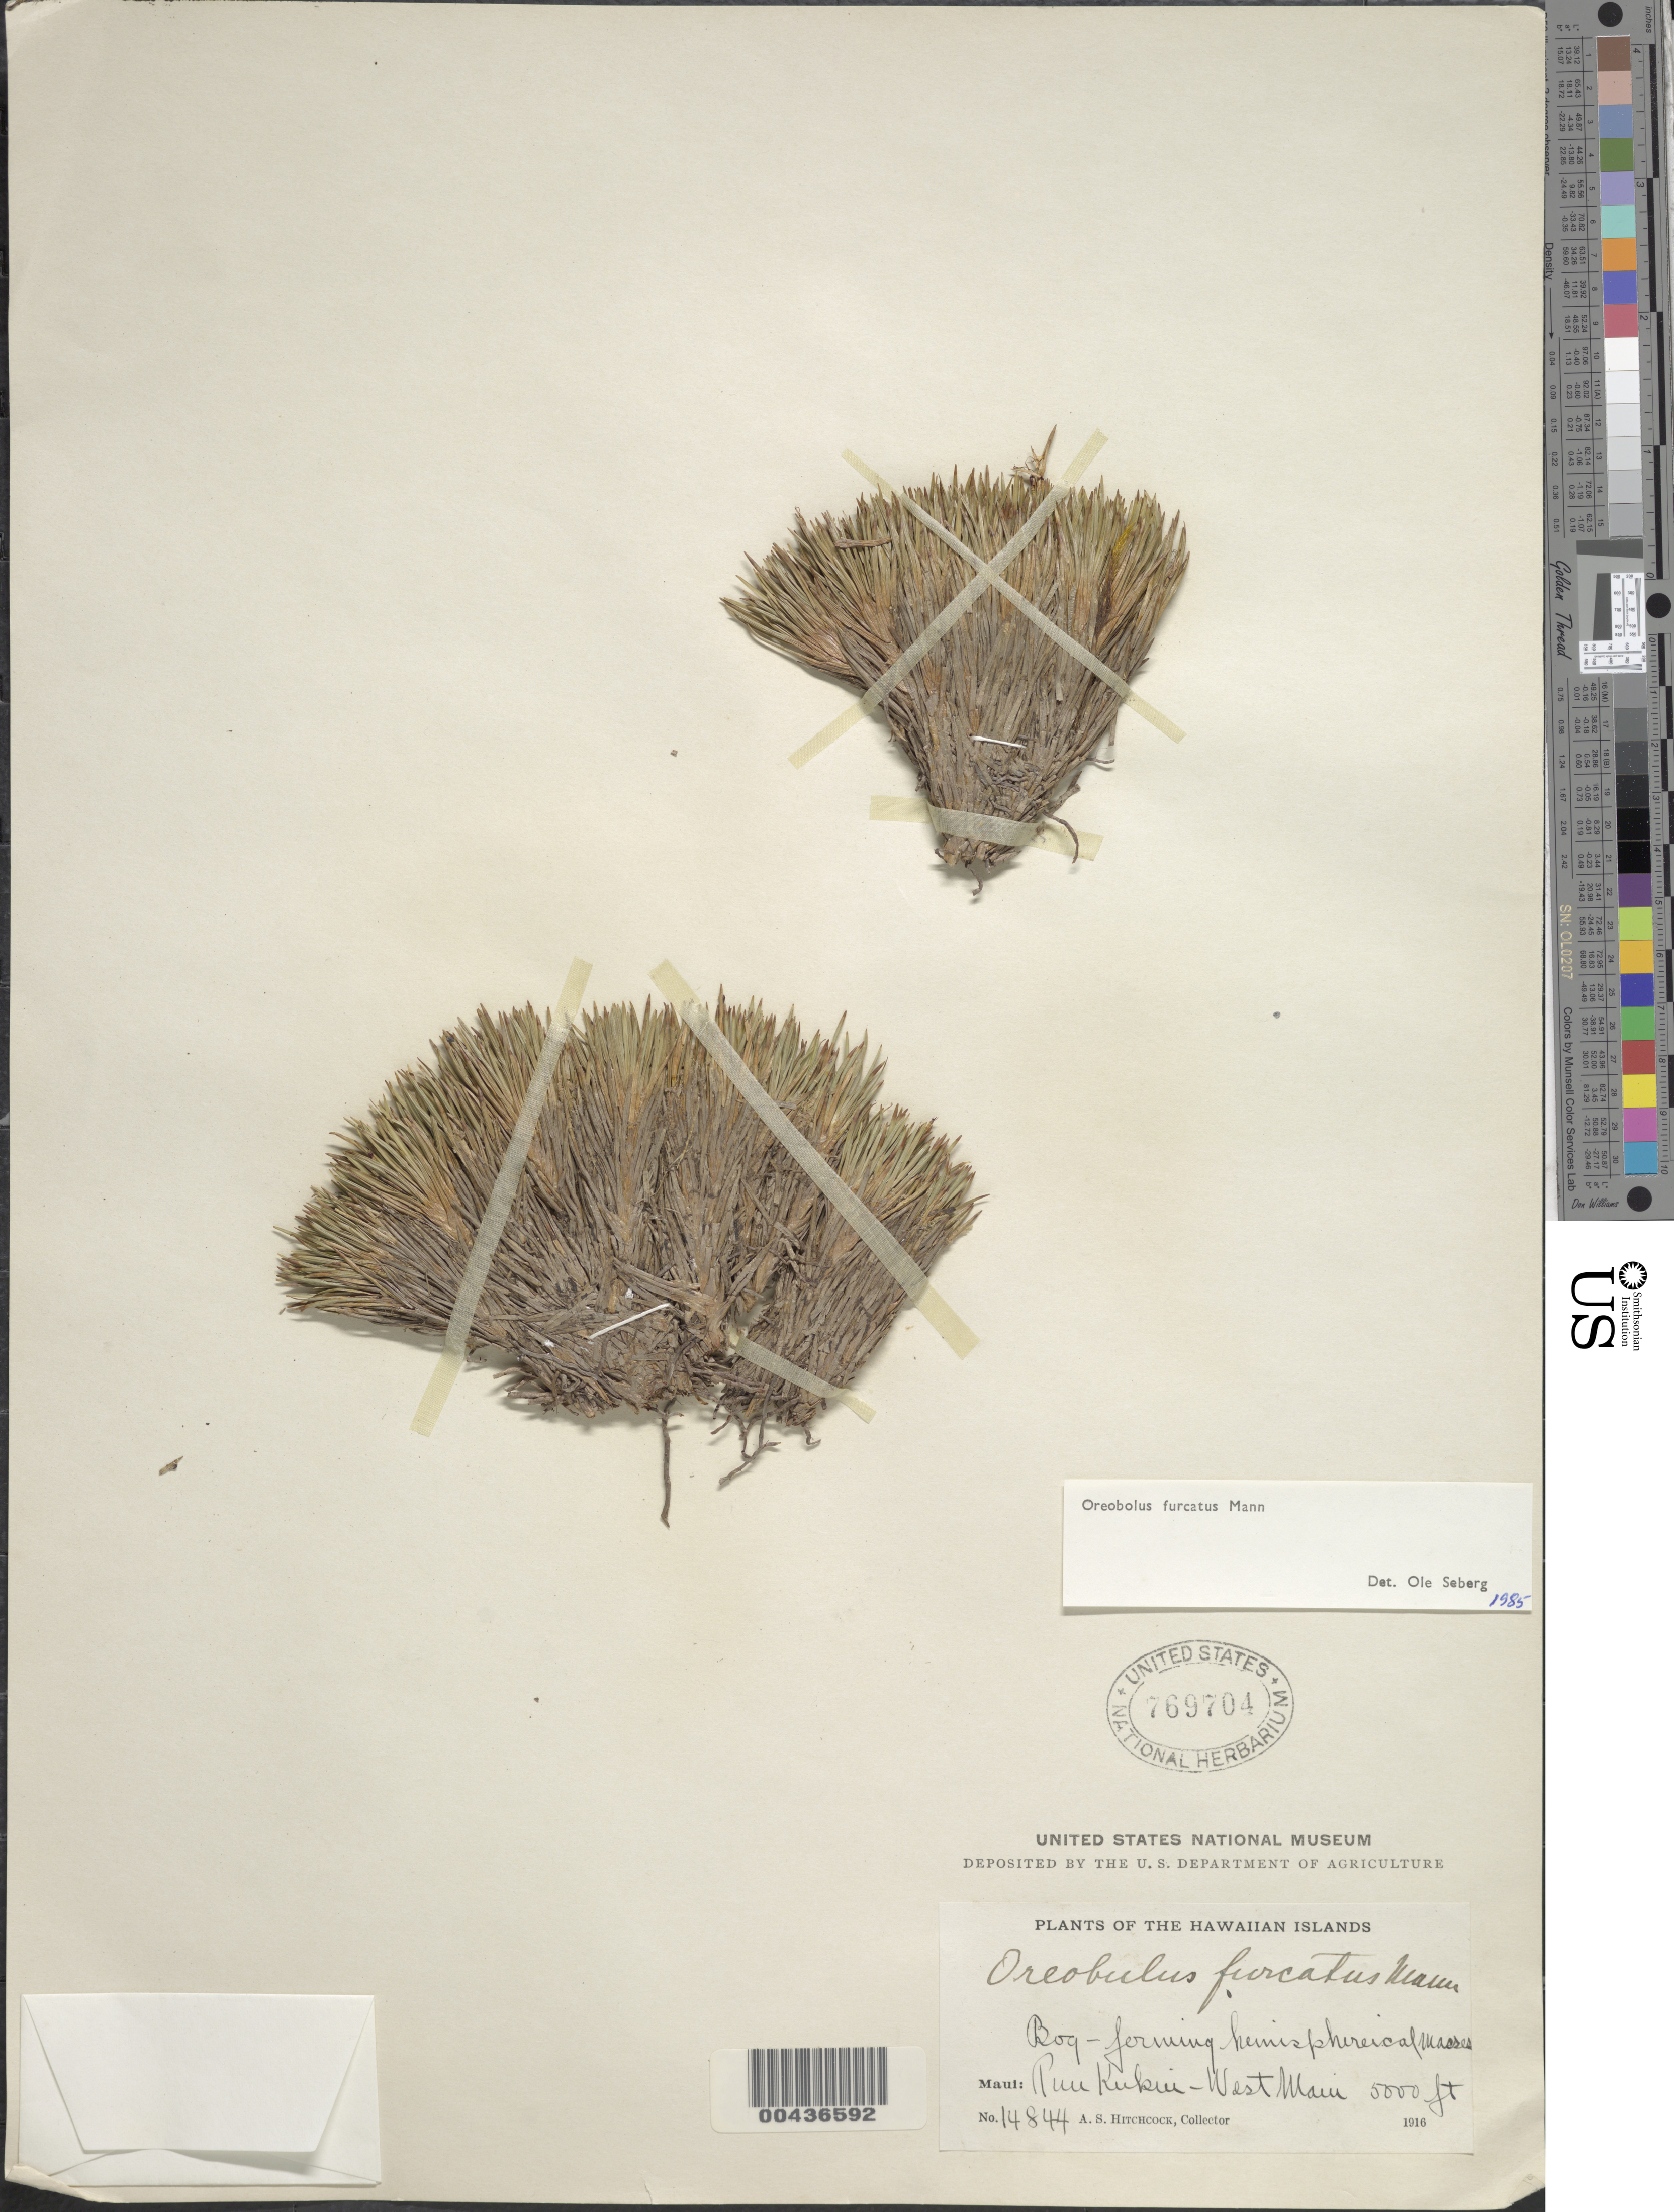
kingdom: Plantae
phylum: Tracheophyta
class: Liliopsida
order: Poales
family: Cyperaceae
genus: Oreobolus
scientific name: Oreobolus furcatus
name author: H. Mann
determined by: Seberg, O.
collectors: A. S. Hitchcock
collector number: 14844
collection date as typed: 1916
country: United States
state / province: Hawaii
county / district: Maui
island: Maui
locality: Puu Kukiu, West Maui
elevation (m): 1524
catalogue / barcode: US 769704